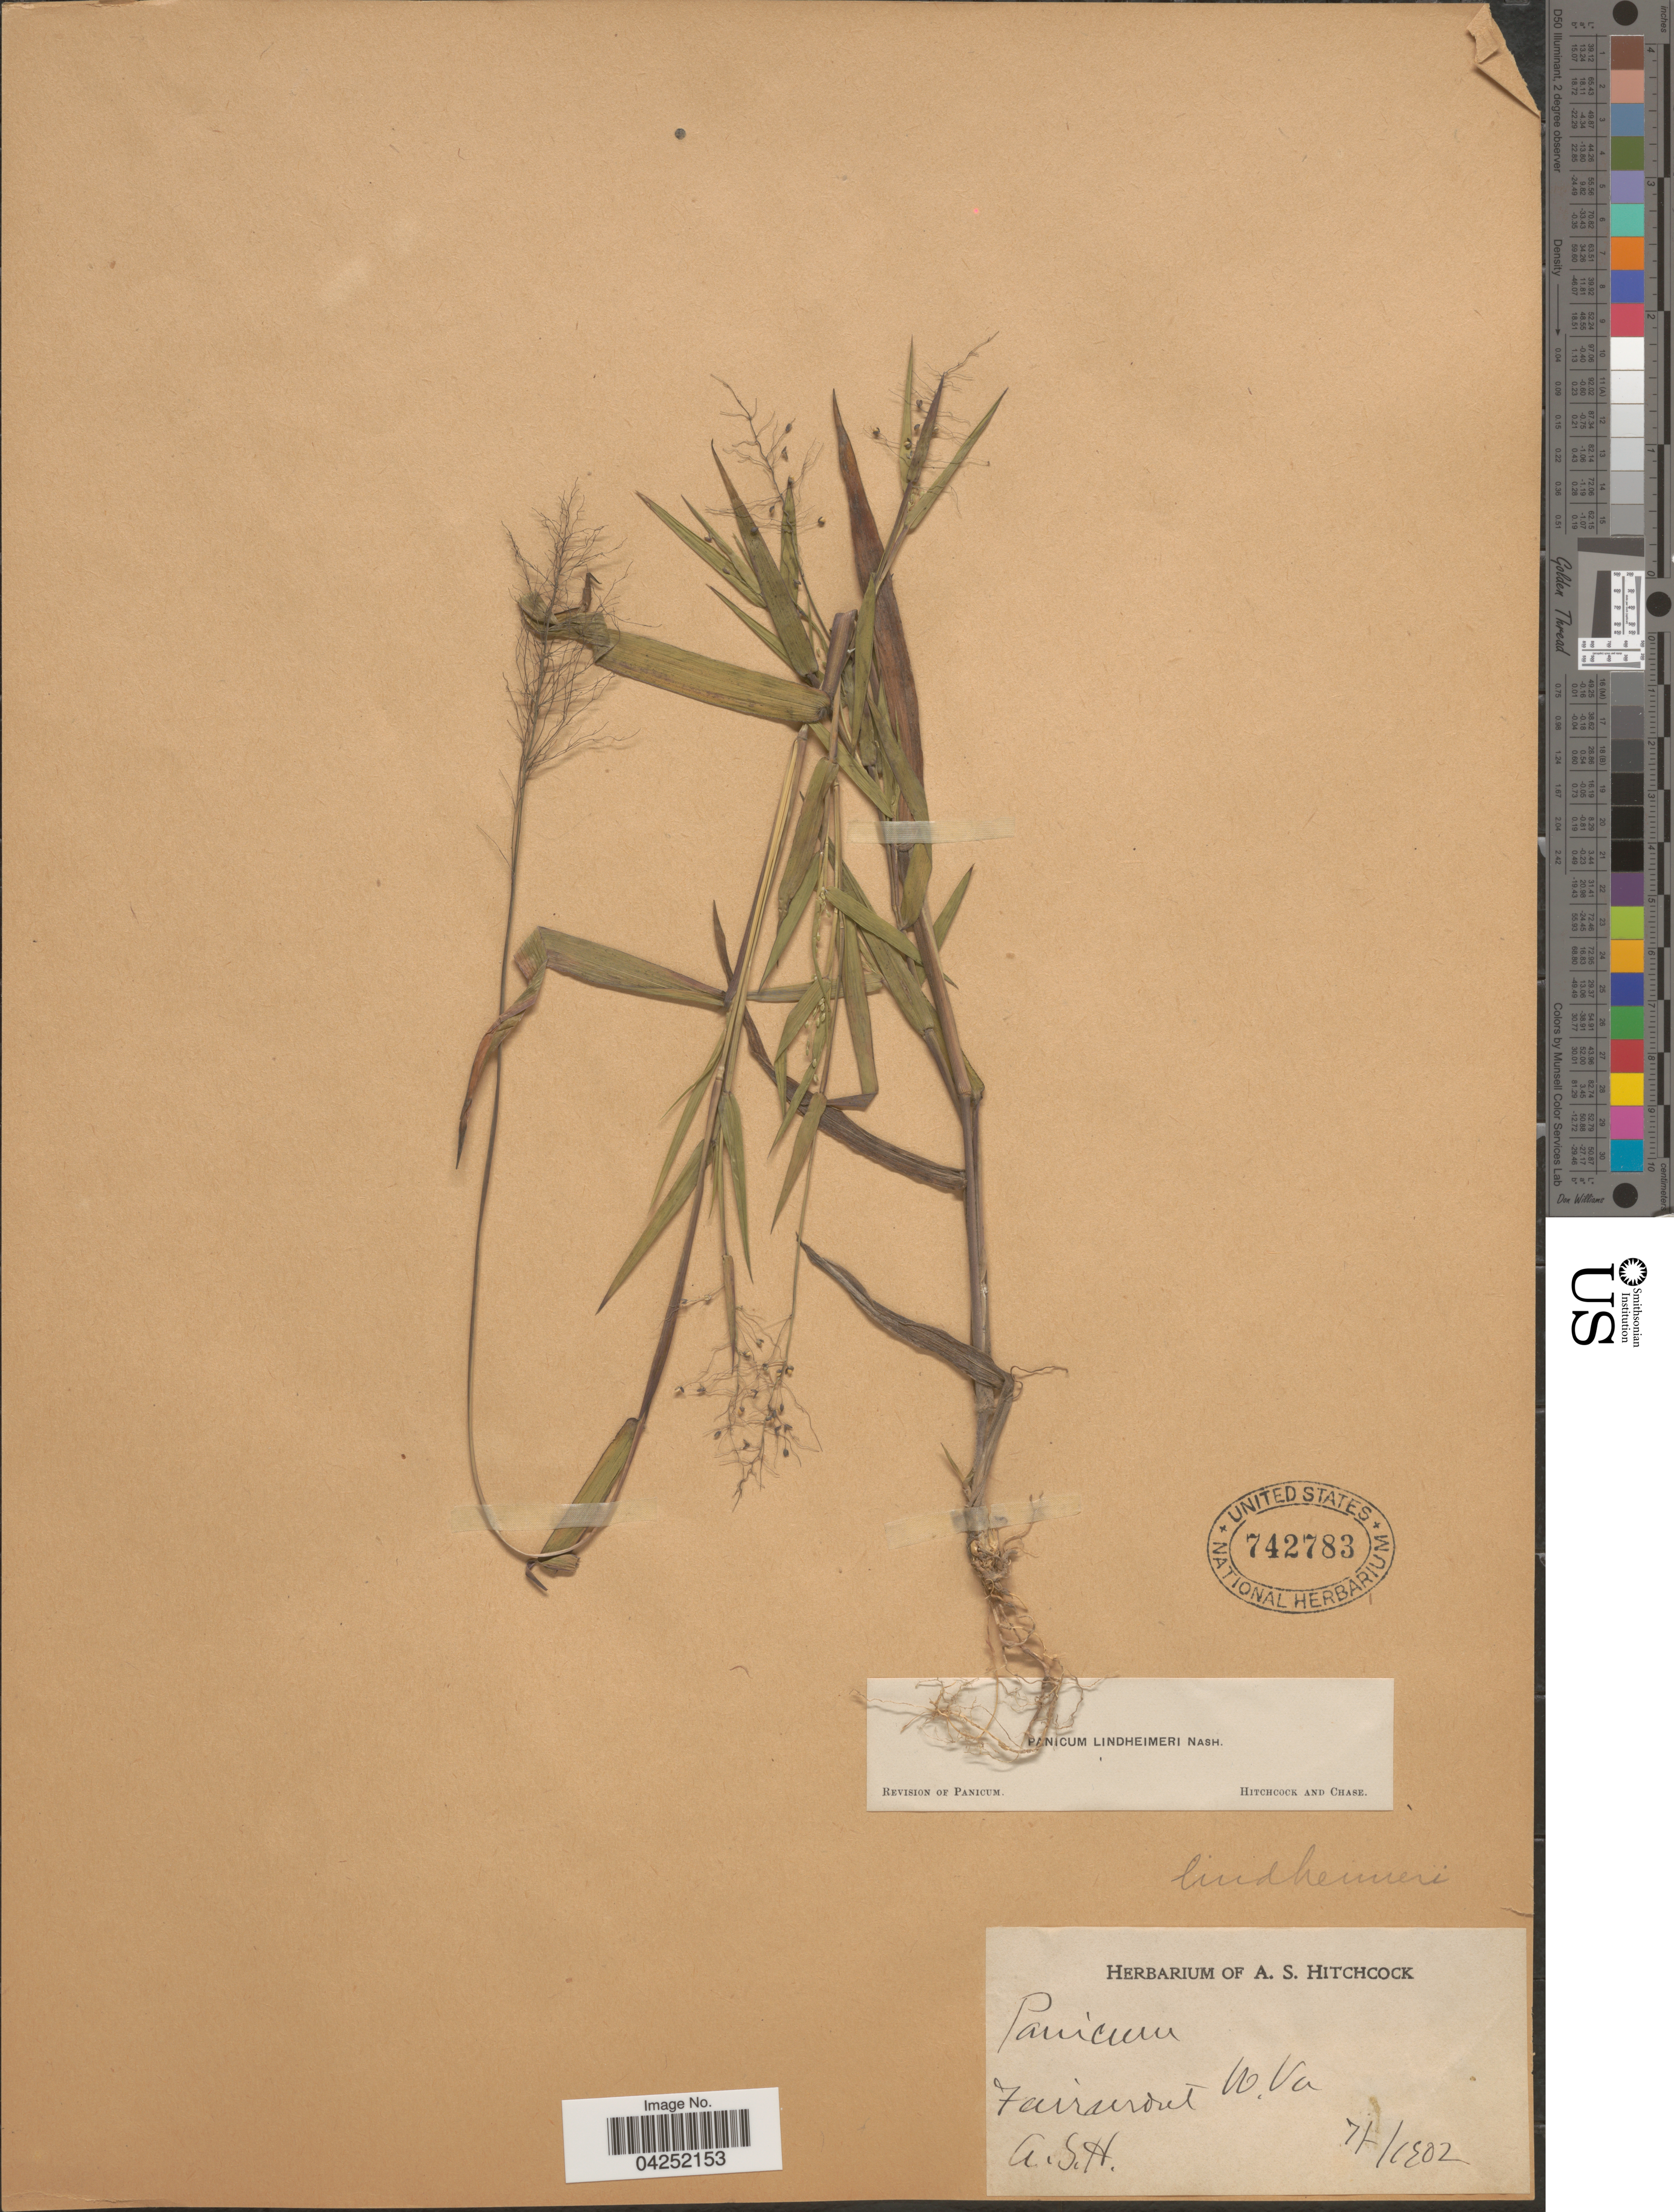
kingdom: Plantae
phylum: Tracheophyta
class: Liliopsida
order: Poales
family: Poaceae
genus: Dichanthelium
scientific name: Dichanthelium acuminatum var. lindheimeri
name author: (Nash) Gould & C.A. Clark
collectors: A. S. Hitchcock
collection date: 1902-07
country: United States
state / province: West Virginia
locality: Fairmont.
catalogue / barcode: US 742783